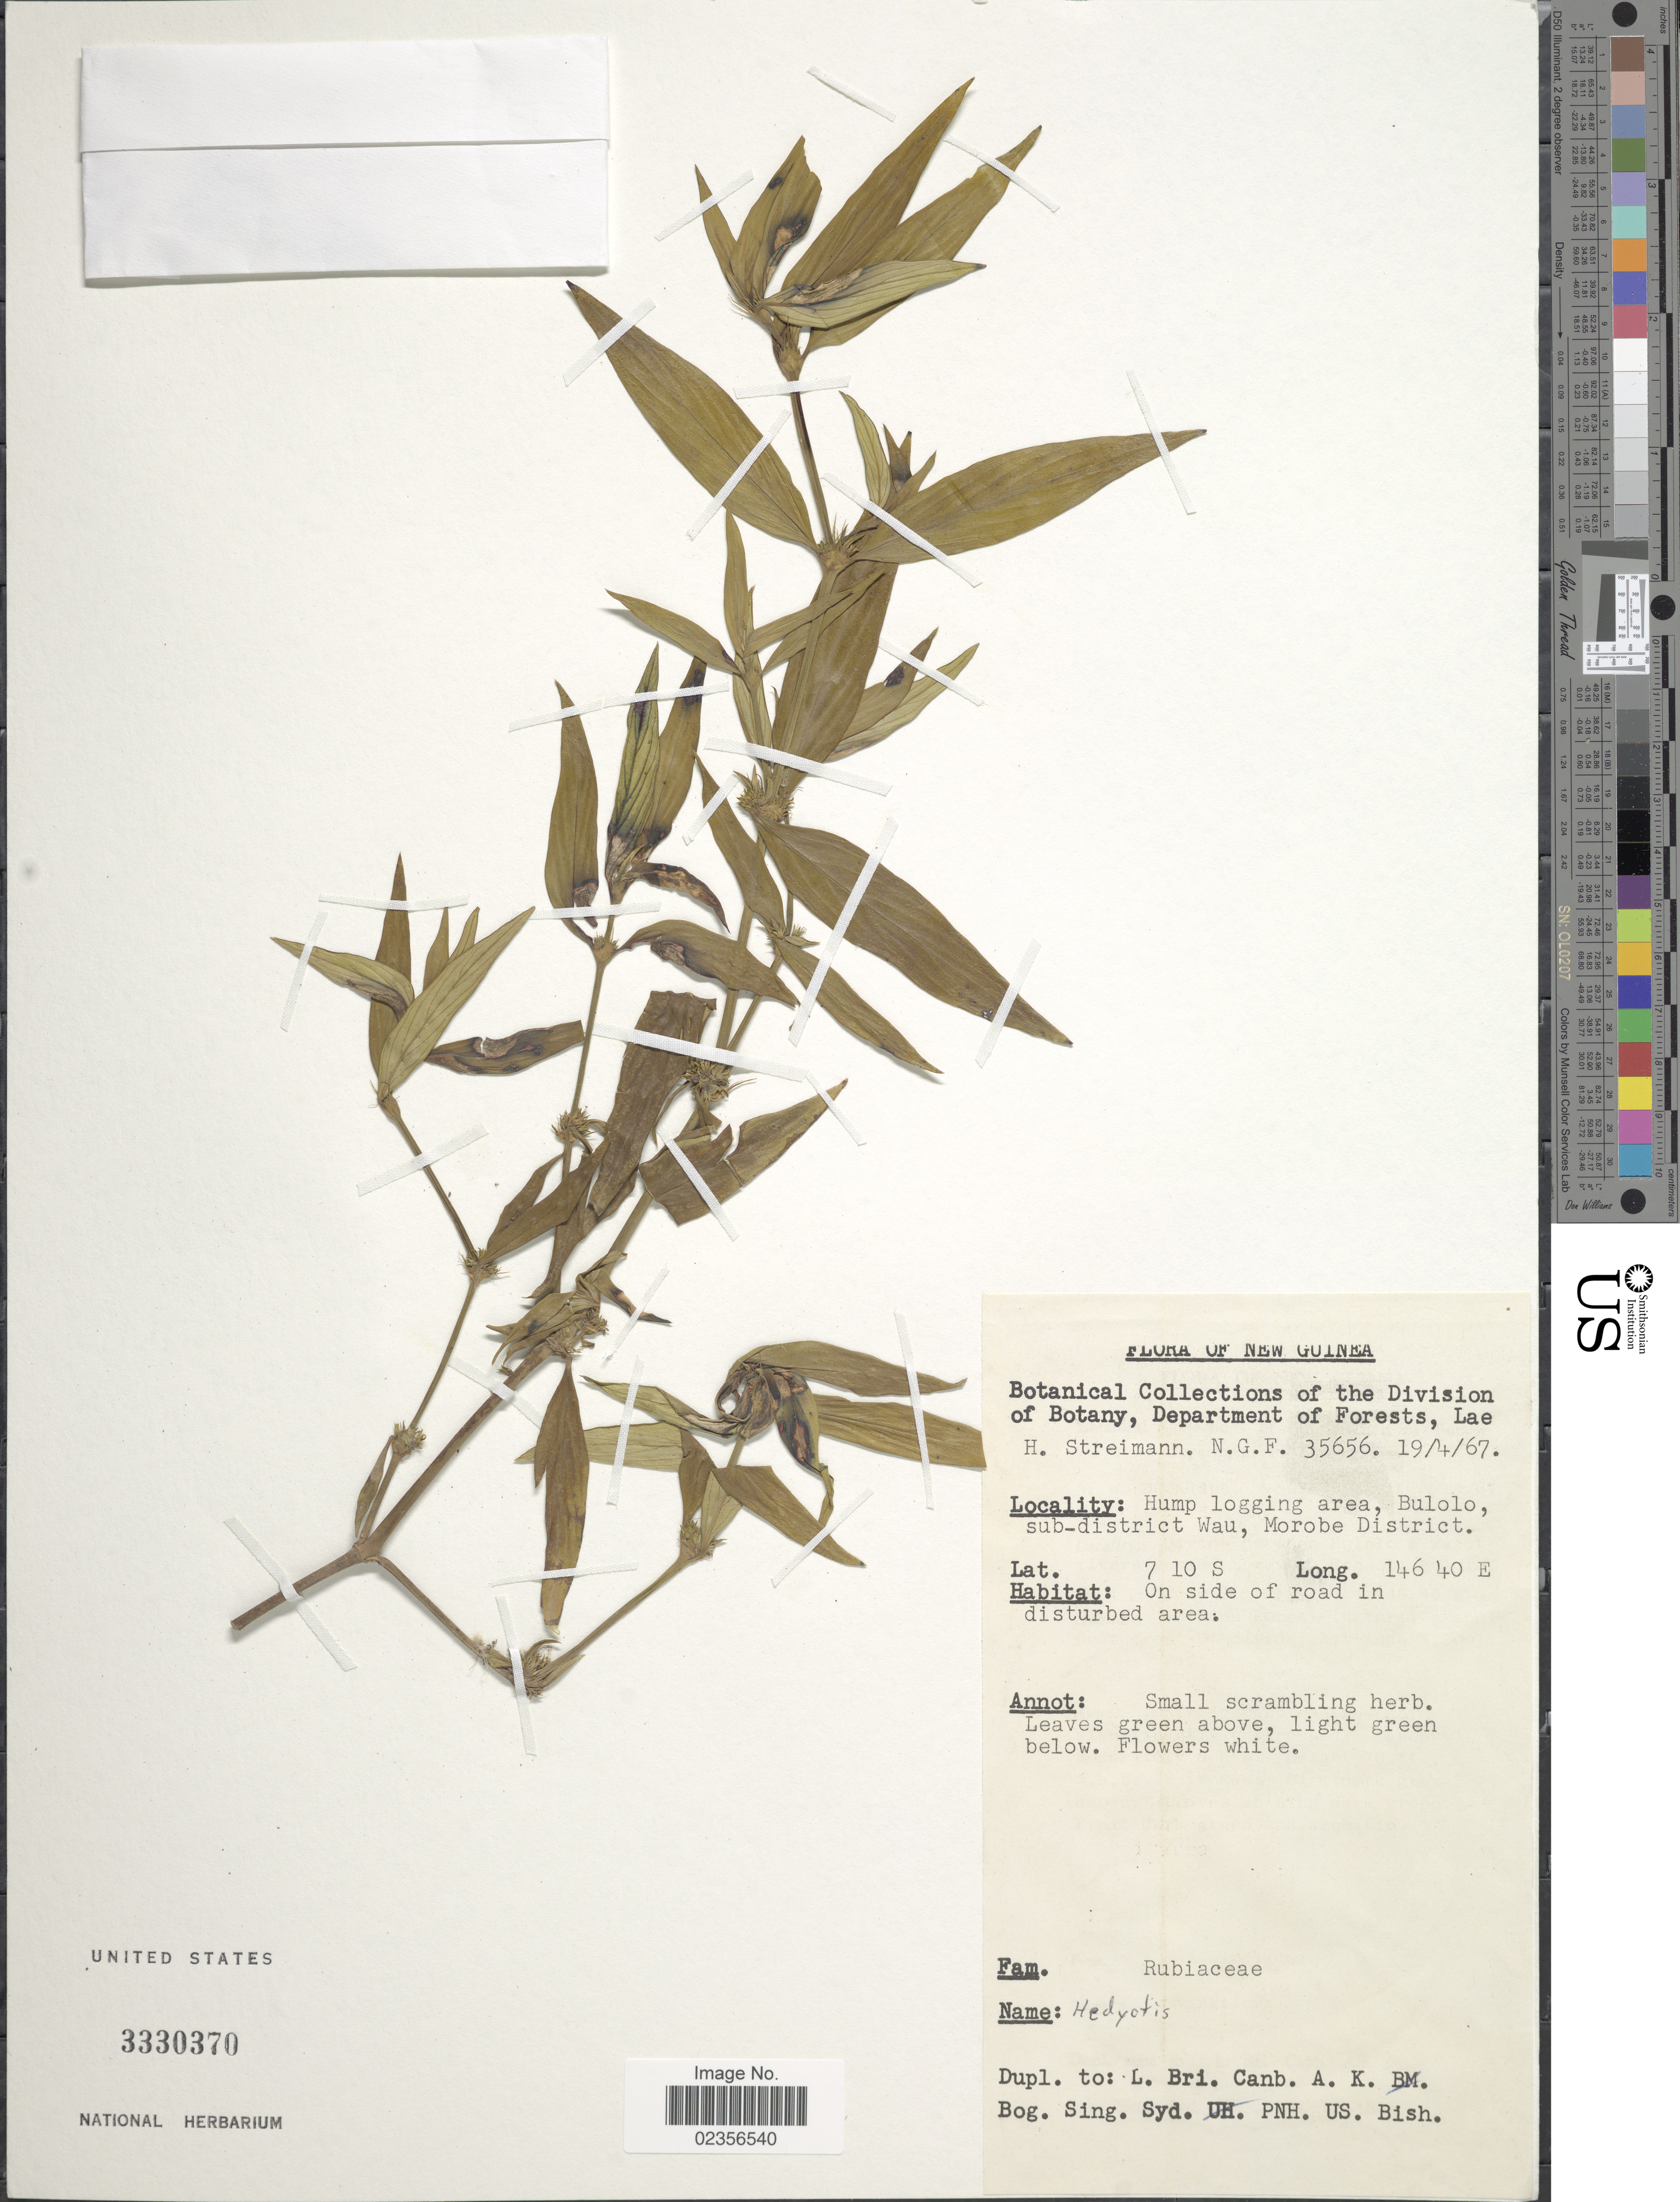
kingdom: Plantae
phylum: Tracheophyta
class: Magnoliopsida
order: Gentianales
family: Rubiaceae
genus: Hedyotis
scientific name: Hedyotis sp.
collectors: H. Streimann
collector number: N.G.F. 35656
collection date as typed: Transcribed d/m/y: 19/4/67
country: Papua New Guinea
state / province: Morobe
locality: New Guinea. Hump logging area, Bulolo, sub-district Wau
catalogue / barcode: US 3330370